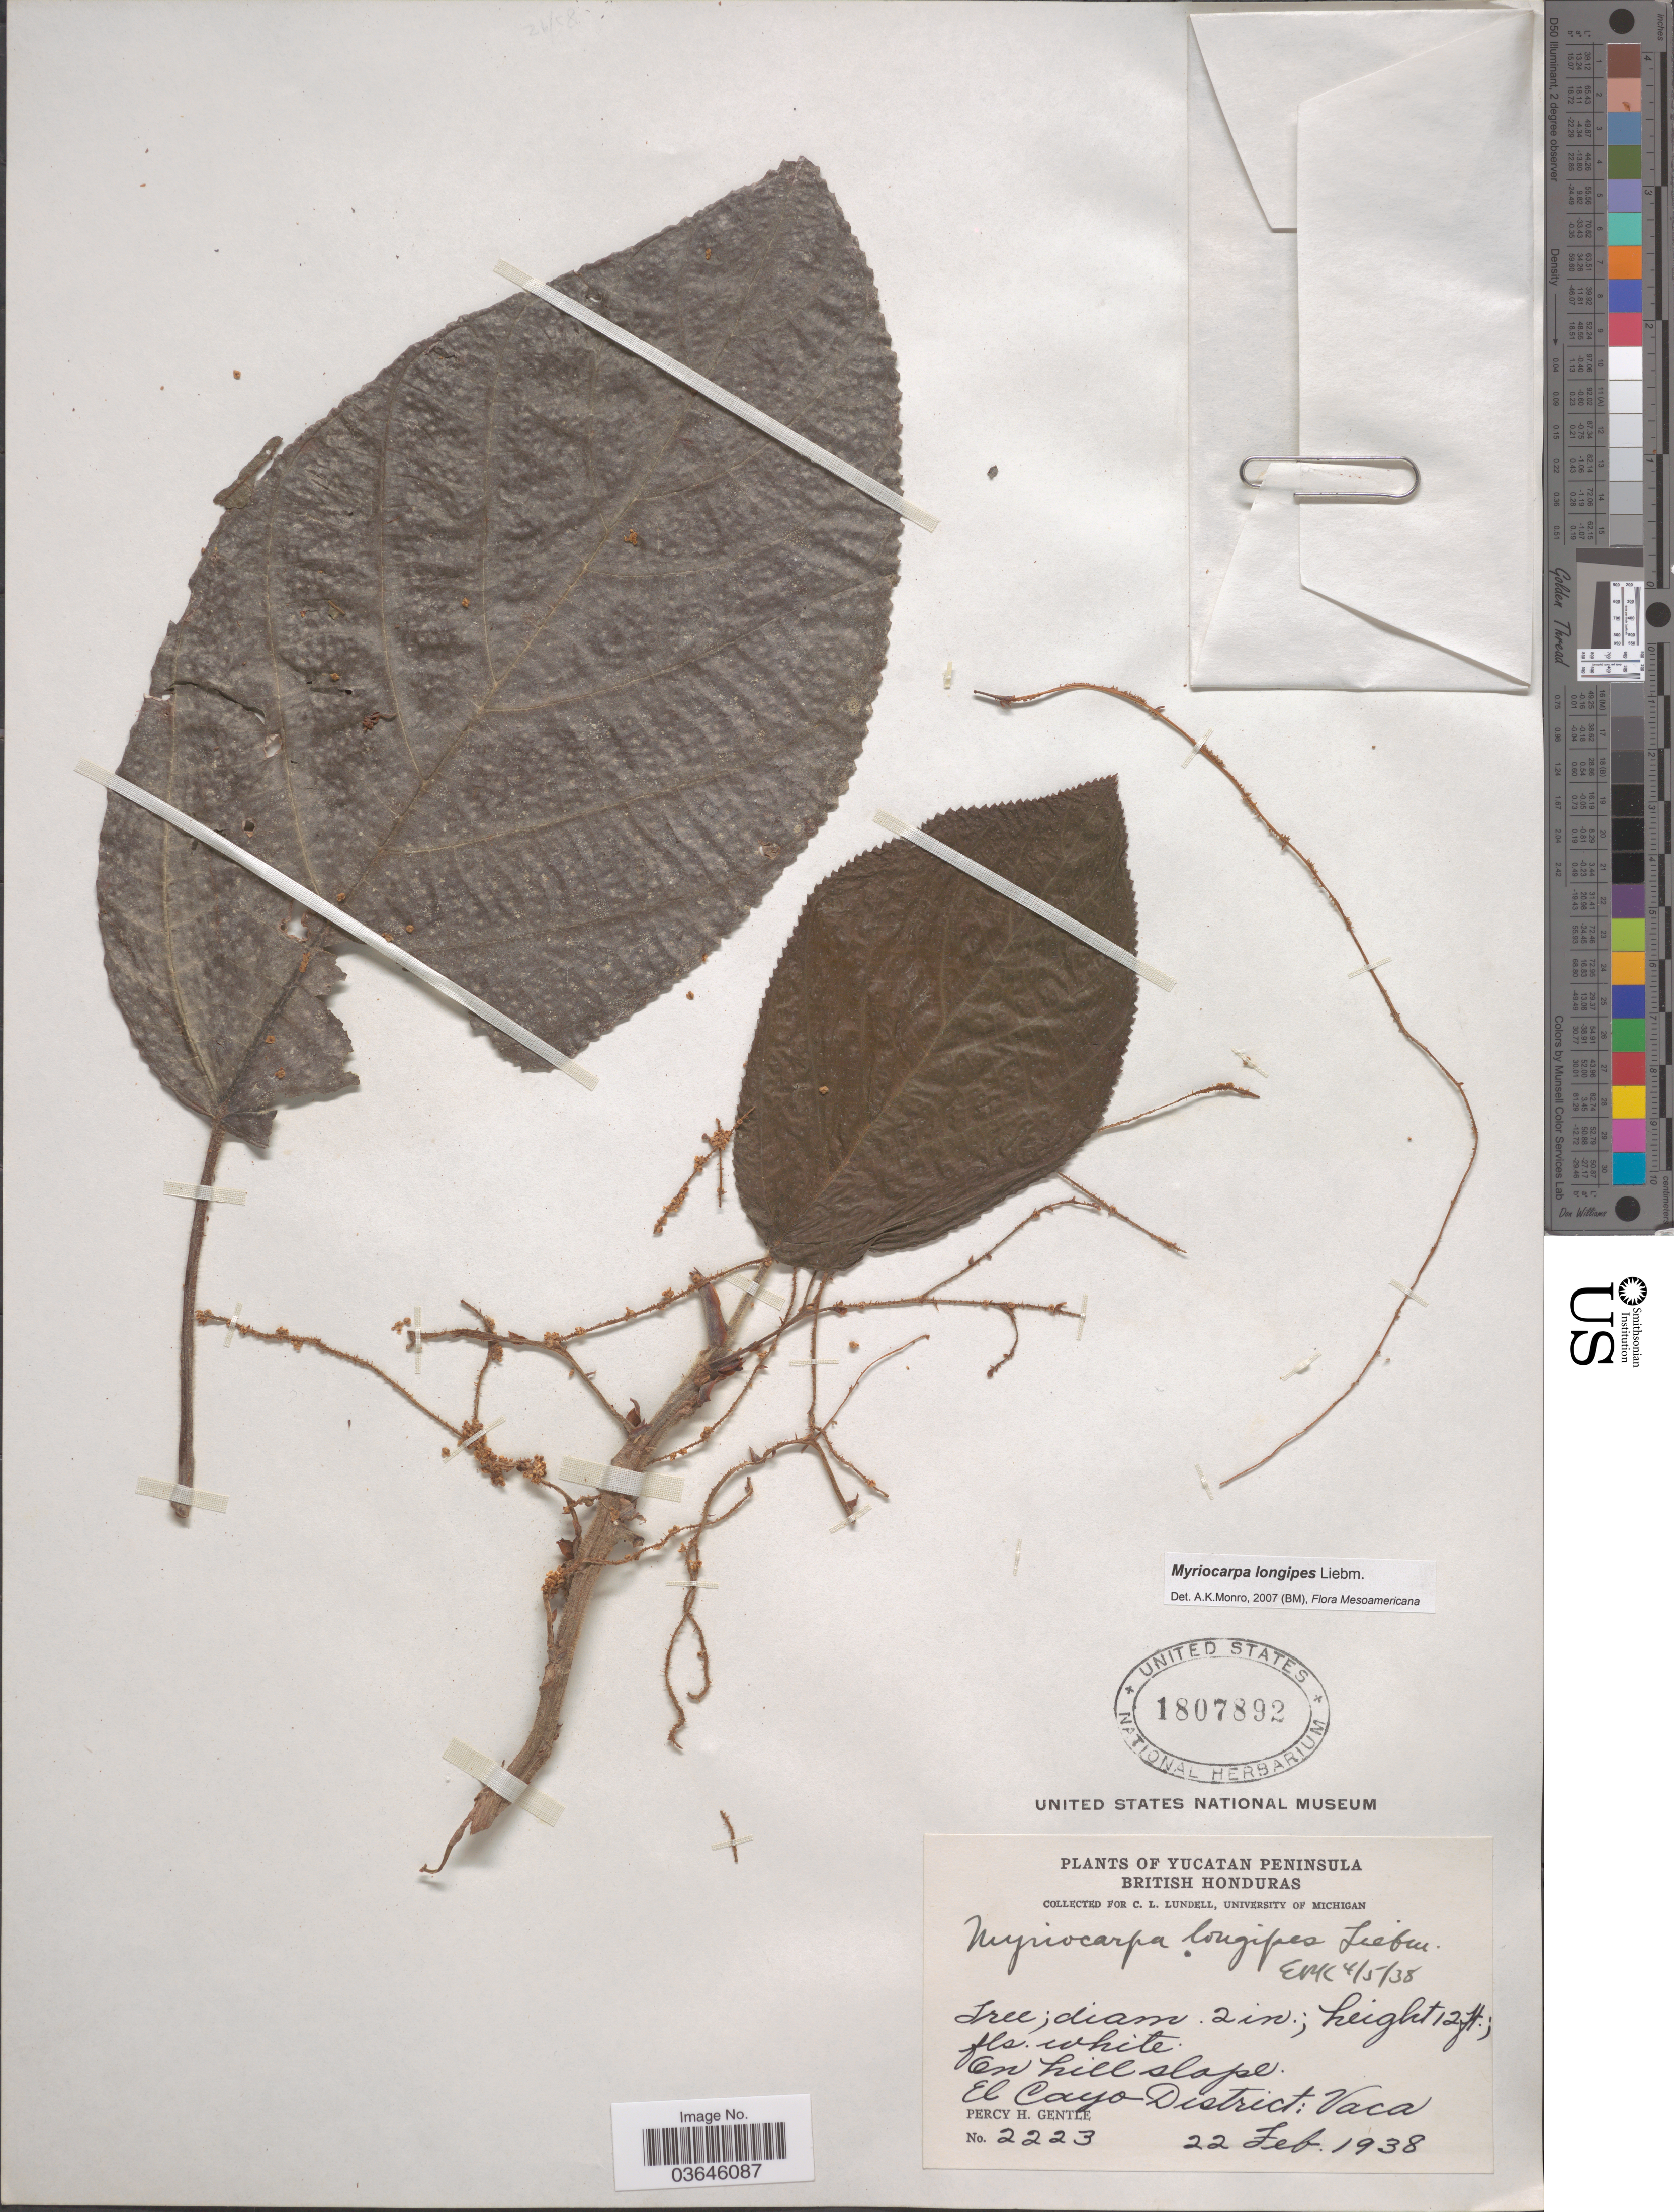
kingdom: Plantae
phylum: Tracheophyta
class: Magnoliopsida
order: Rosales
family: Urticaceae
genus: Myriocarpa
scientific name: Myriocarpa longipes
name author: Liebm.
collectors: P. H. Gentle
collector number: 2223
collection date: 1938-02-22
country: Belize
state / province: Cayo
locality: Yucatan Peninsula. British Honduras. El Cayo District: Vaca.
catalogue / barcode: US 1807892